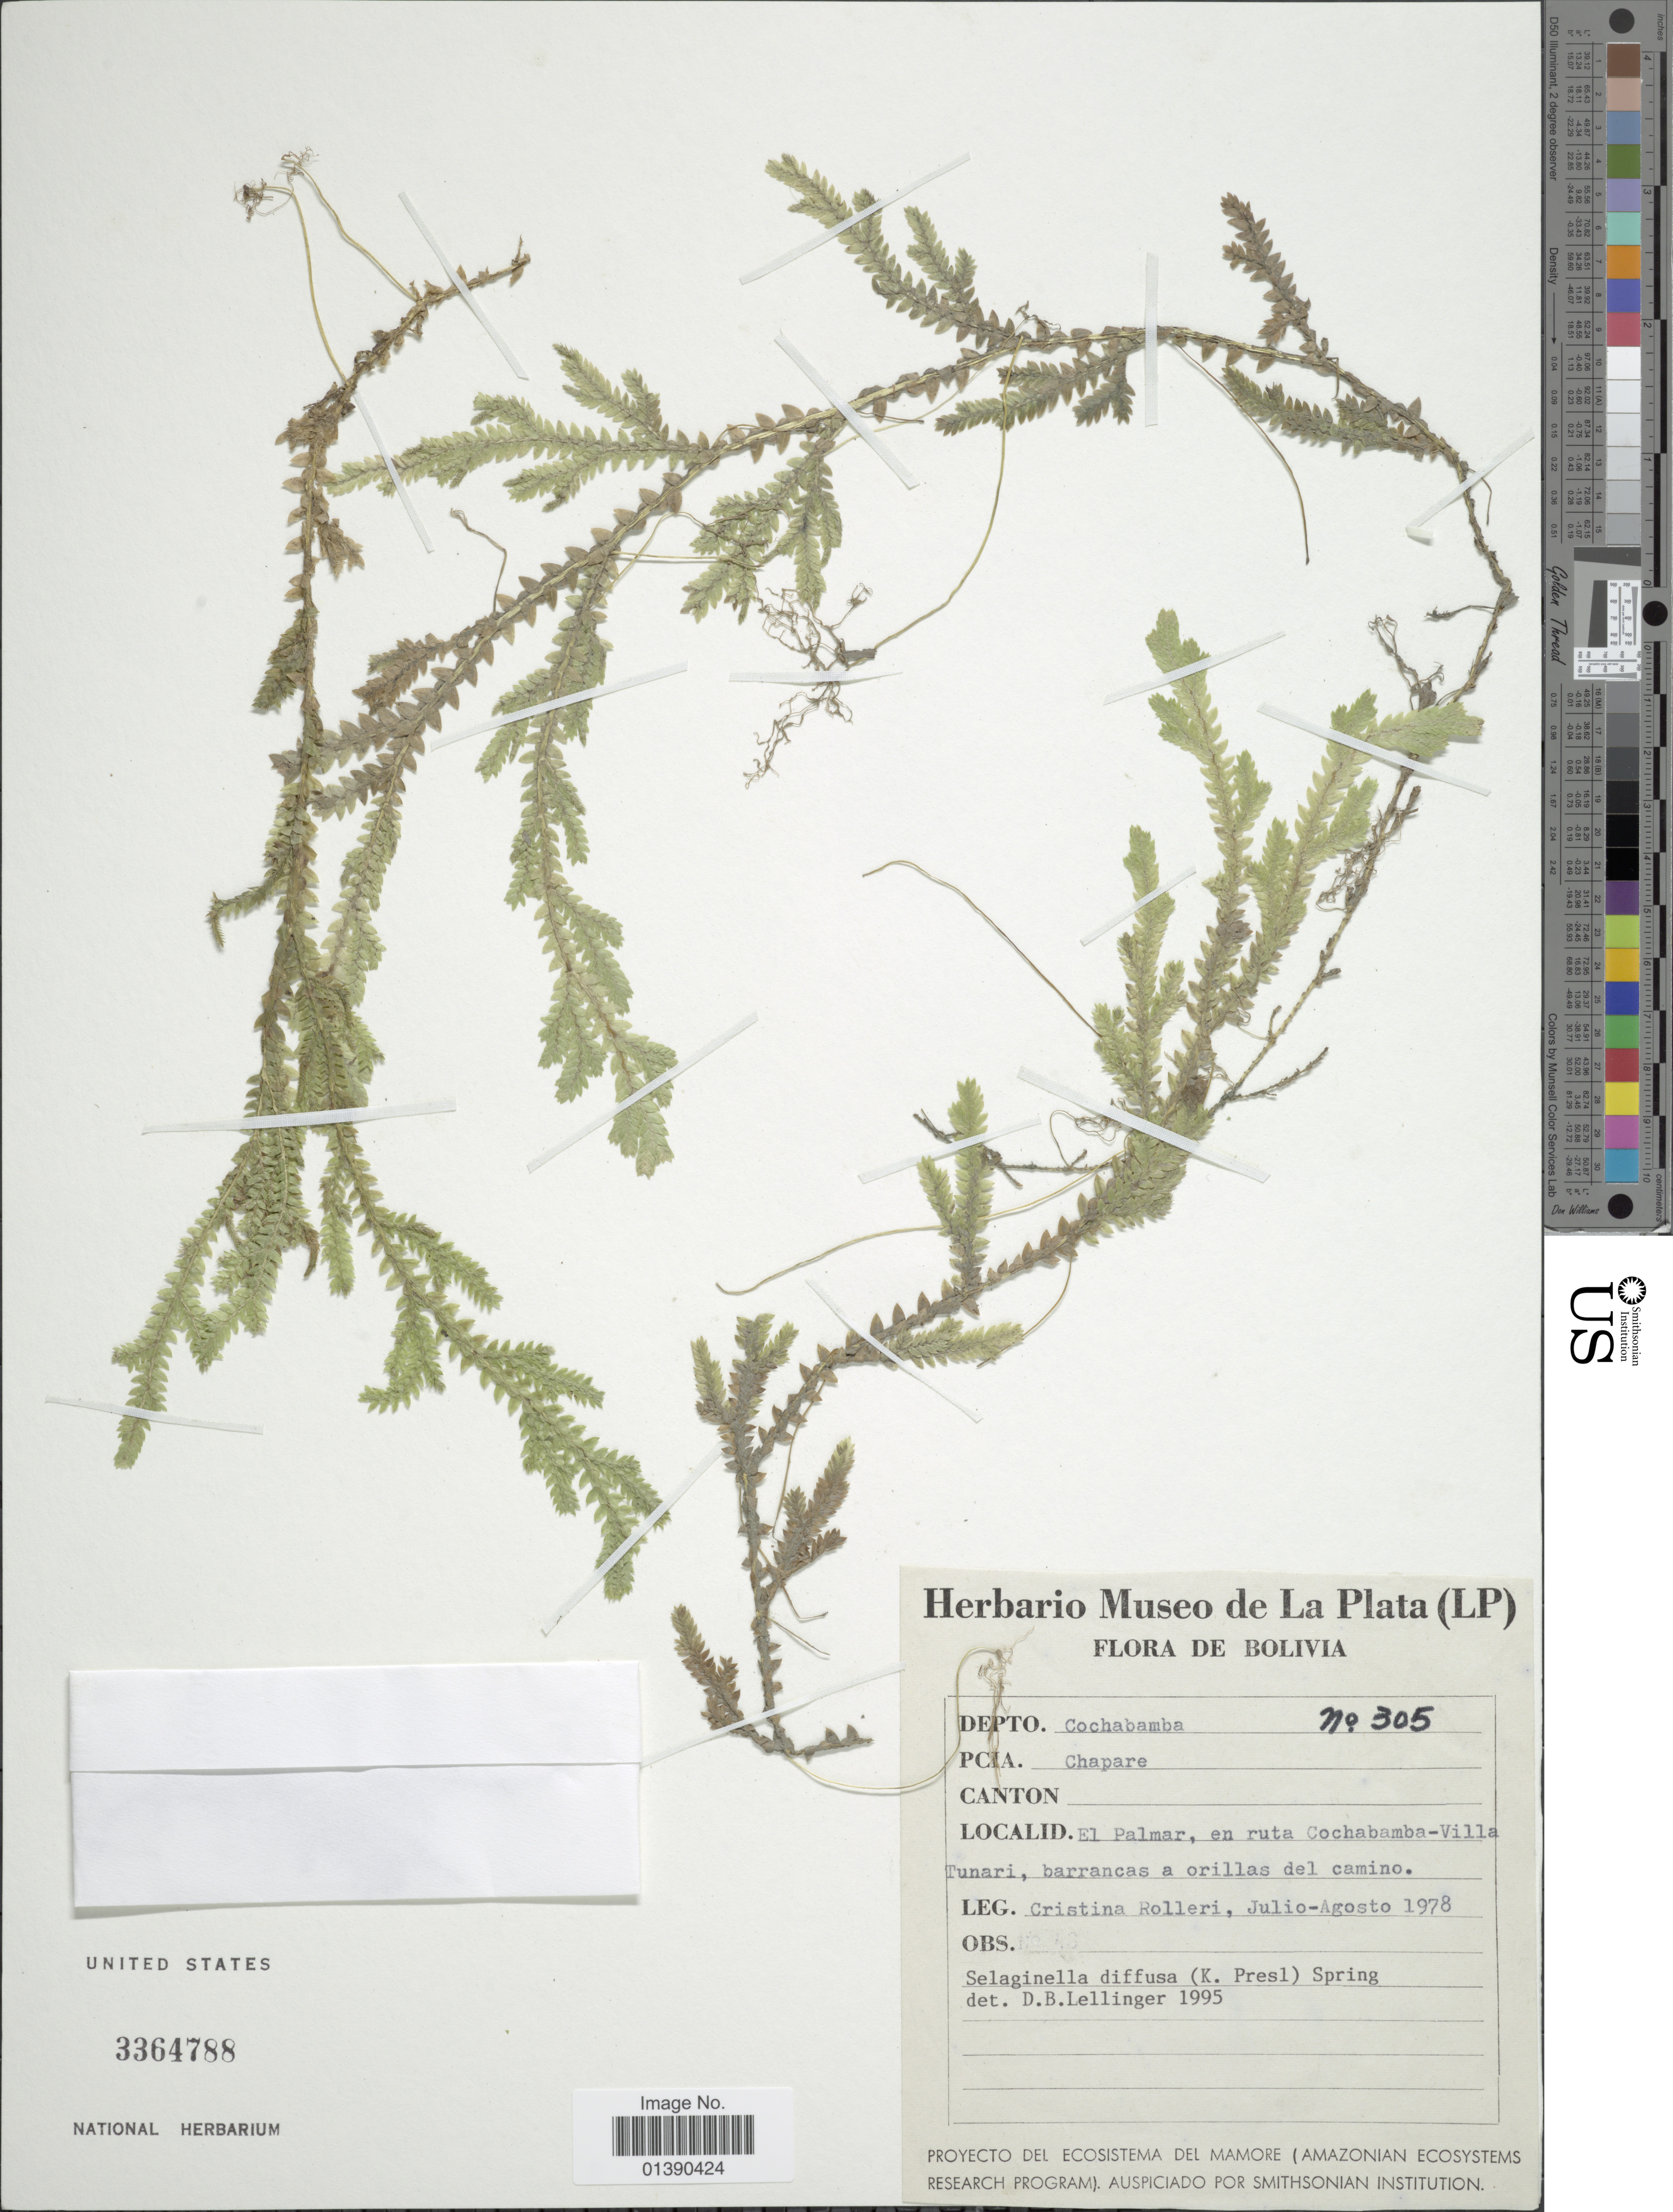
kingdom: Plantae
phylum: Tracheophyta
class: Lycopodiopsida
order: Selaginellales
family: Selaginellaceae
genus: Selaginella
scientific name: Selaginella diffusa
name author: (C. Presl) Spring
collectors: C. Rolleri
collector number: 305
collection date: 1978-07/1978-08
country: Bolivia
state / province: Cochabamba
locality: El Palmar, en ruta Cochabamba-Villa Tunari, barrancas a orillas del camino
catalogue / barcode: US 3364788